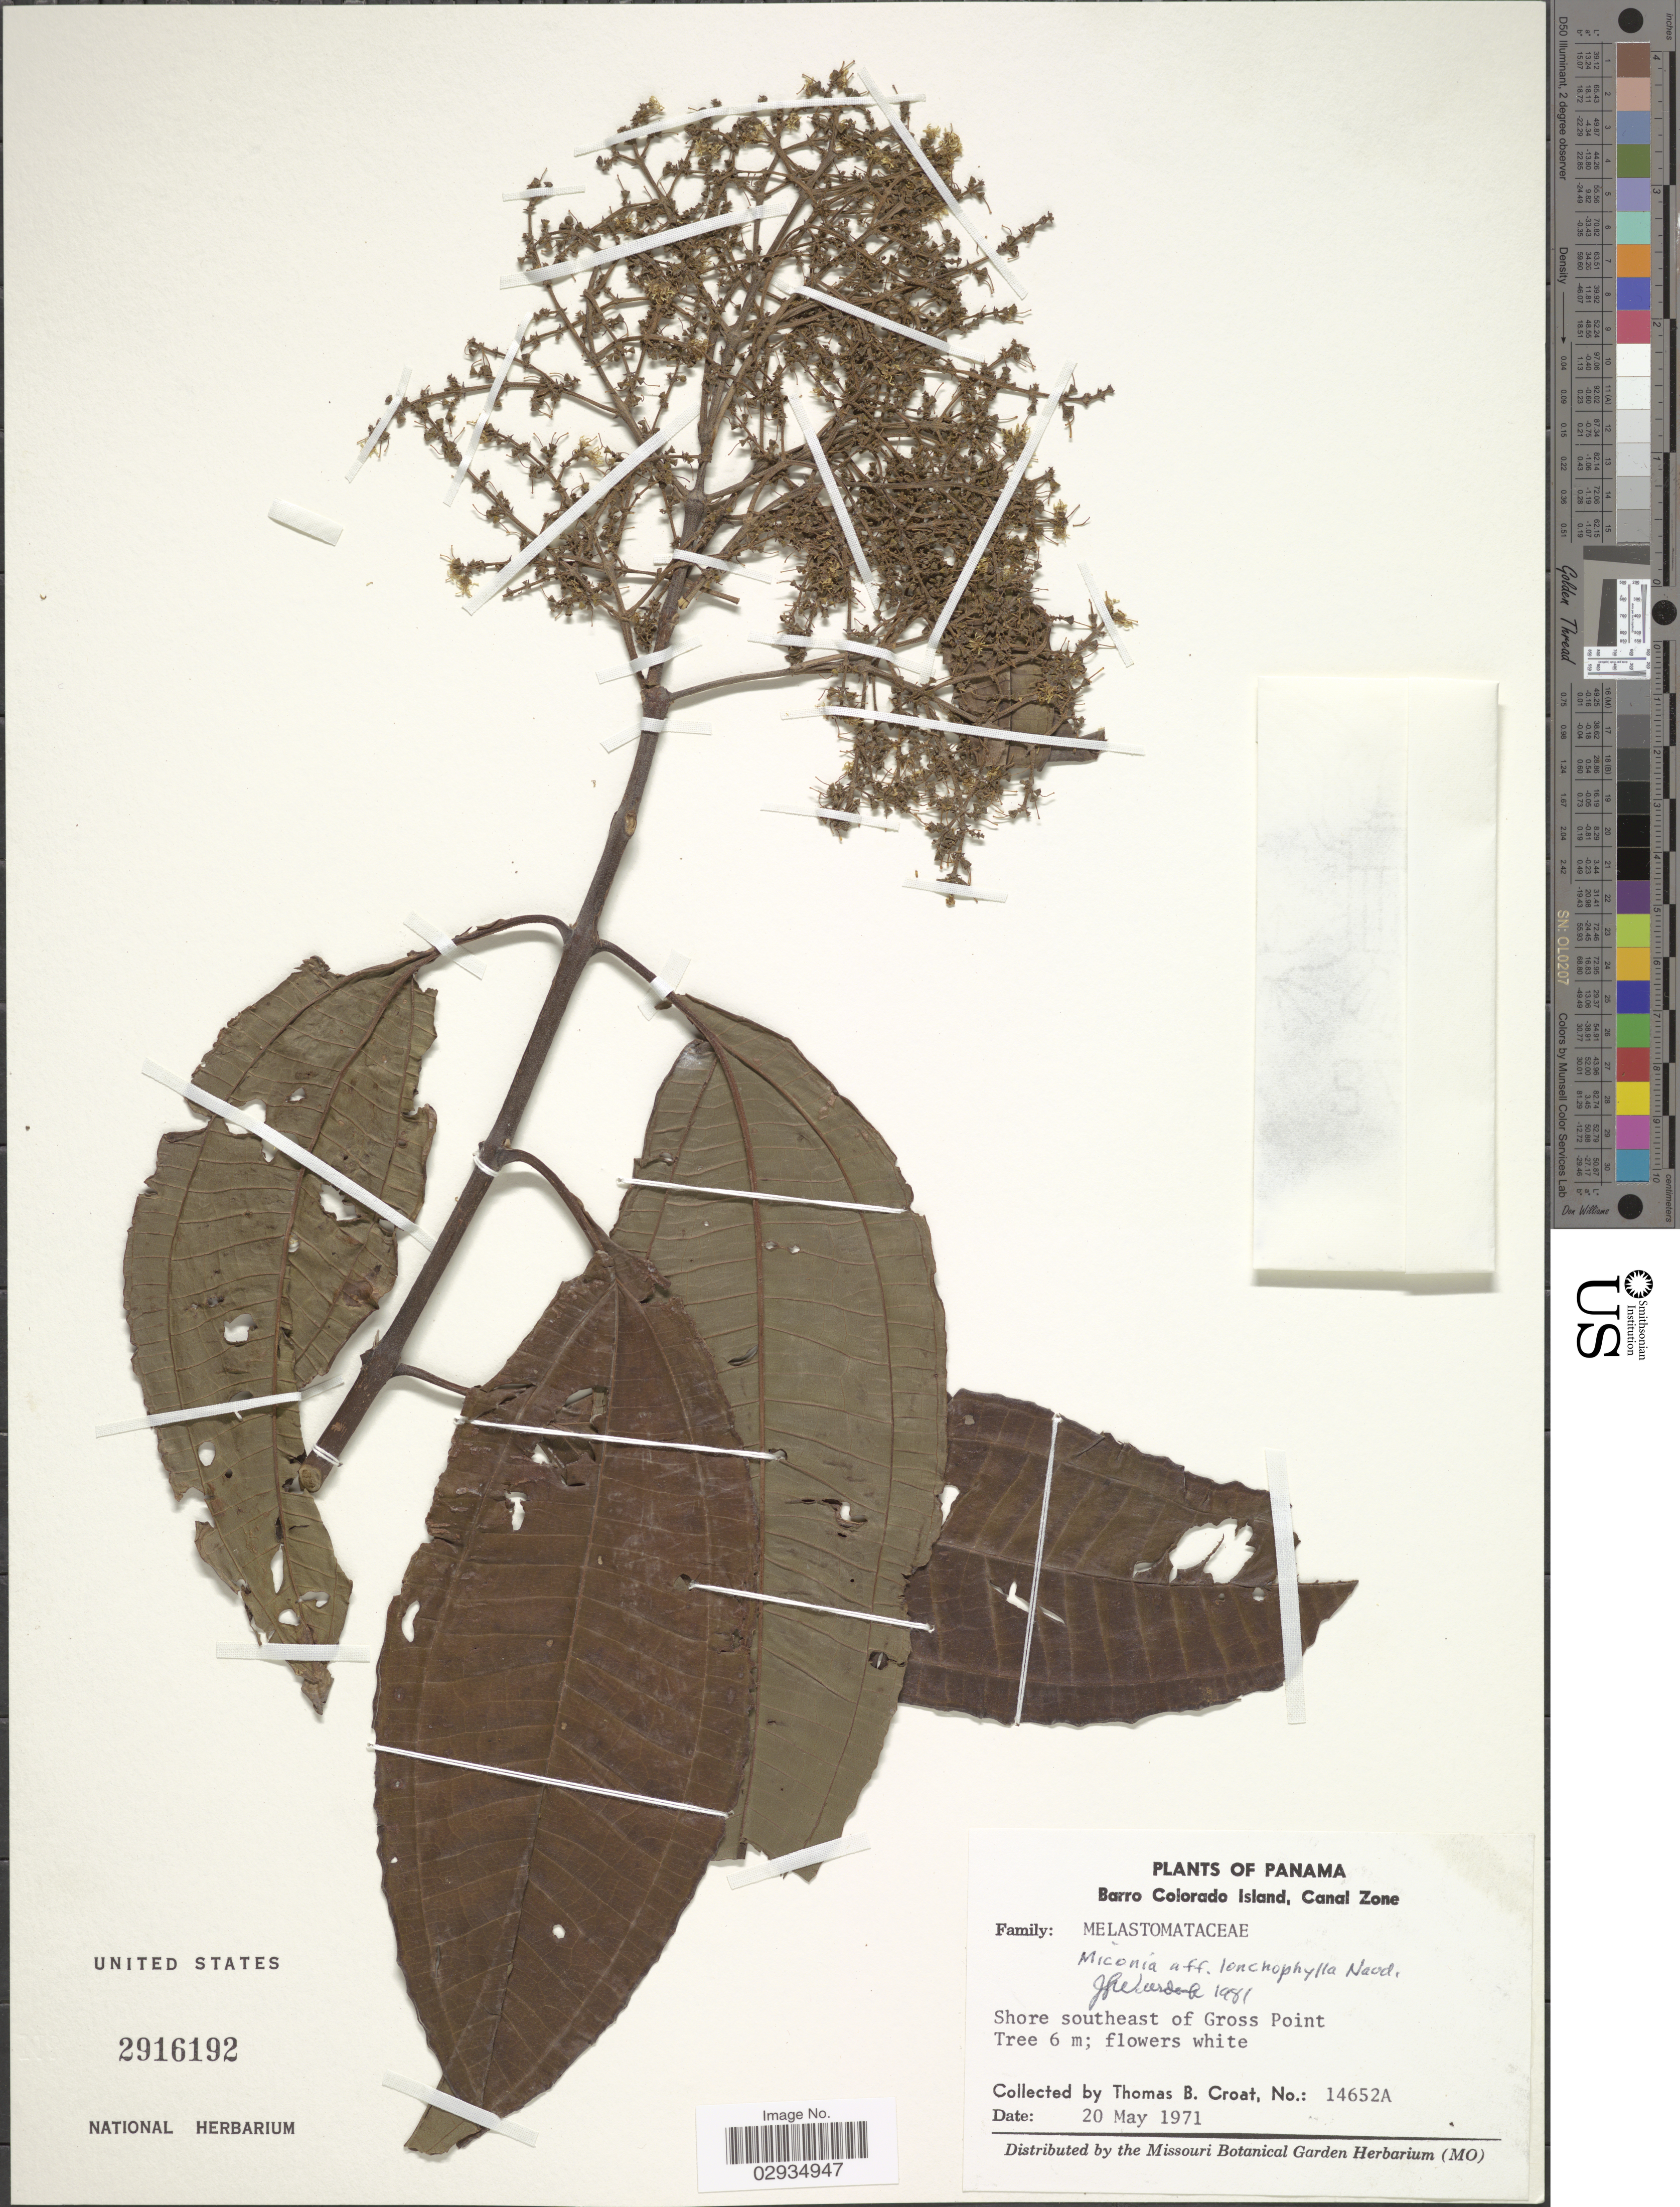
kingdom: Plantae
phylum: Tracheophyta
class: Magnoliopsida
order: Myrtales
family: Melastomataceae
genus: Miconia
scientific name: Miconia lonchophylla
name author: Naudin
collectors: T. B. Croat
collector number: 14652A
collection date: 1971-05-20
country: Panama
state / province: Panamá Oeste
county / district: Canal Zone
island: Barro Colorado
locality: Barro Colorado Island, Canal Zone. Shore southeast of Gross Point.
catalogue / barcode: US 2916192